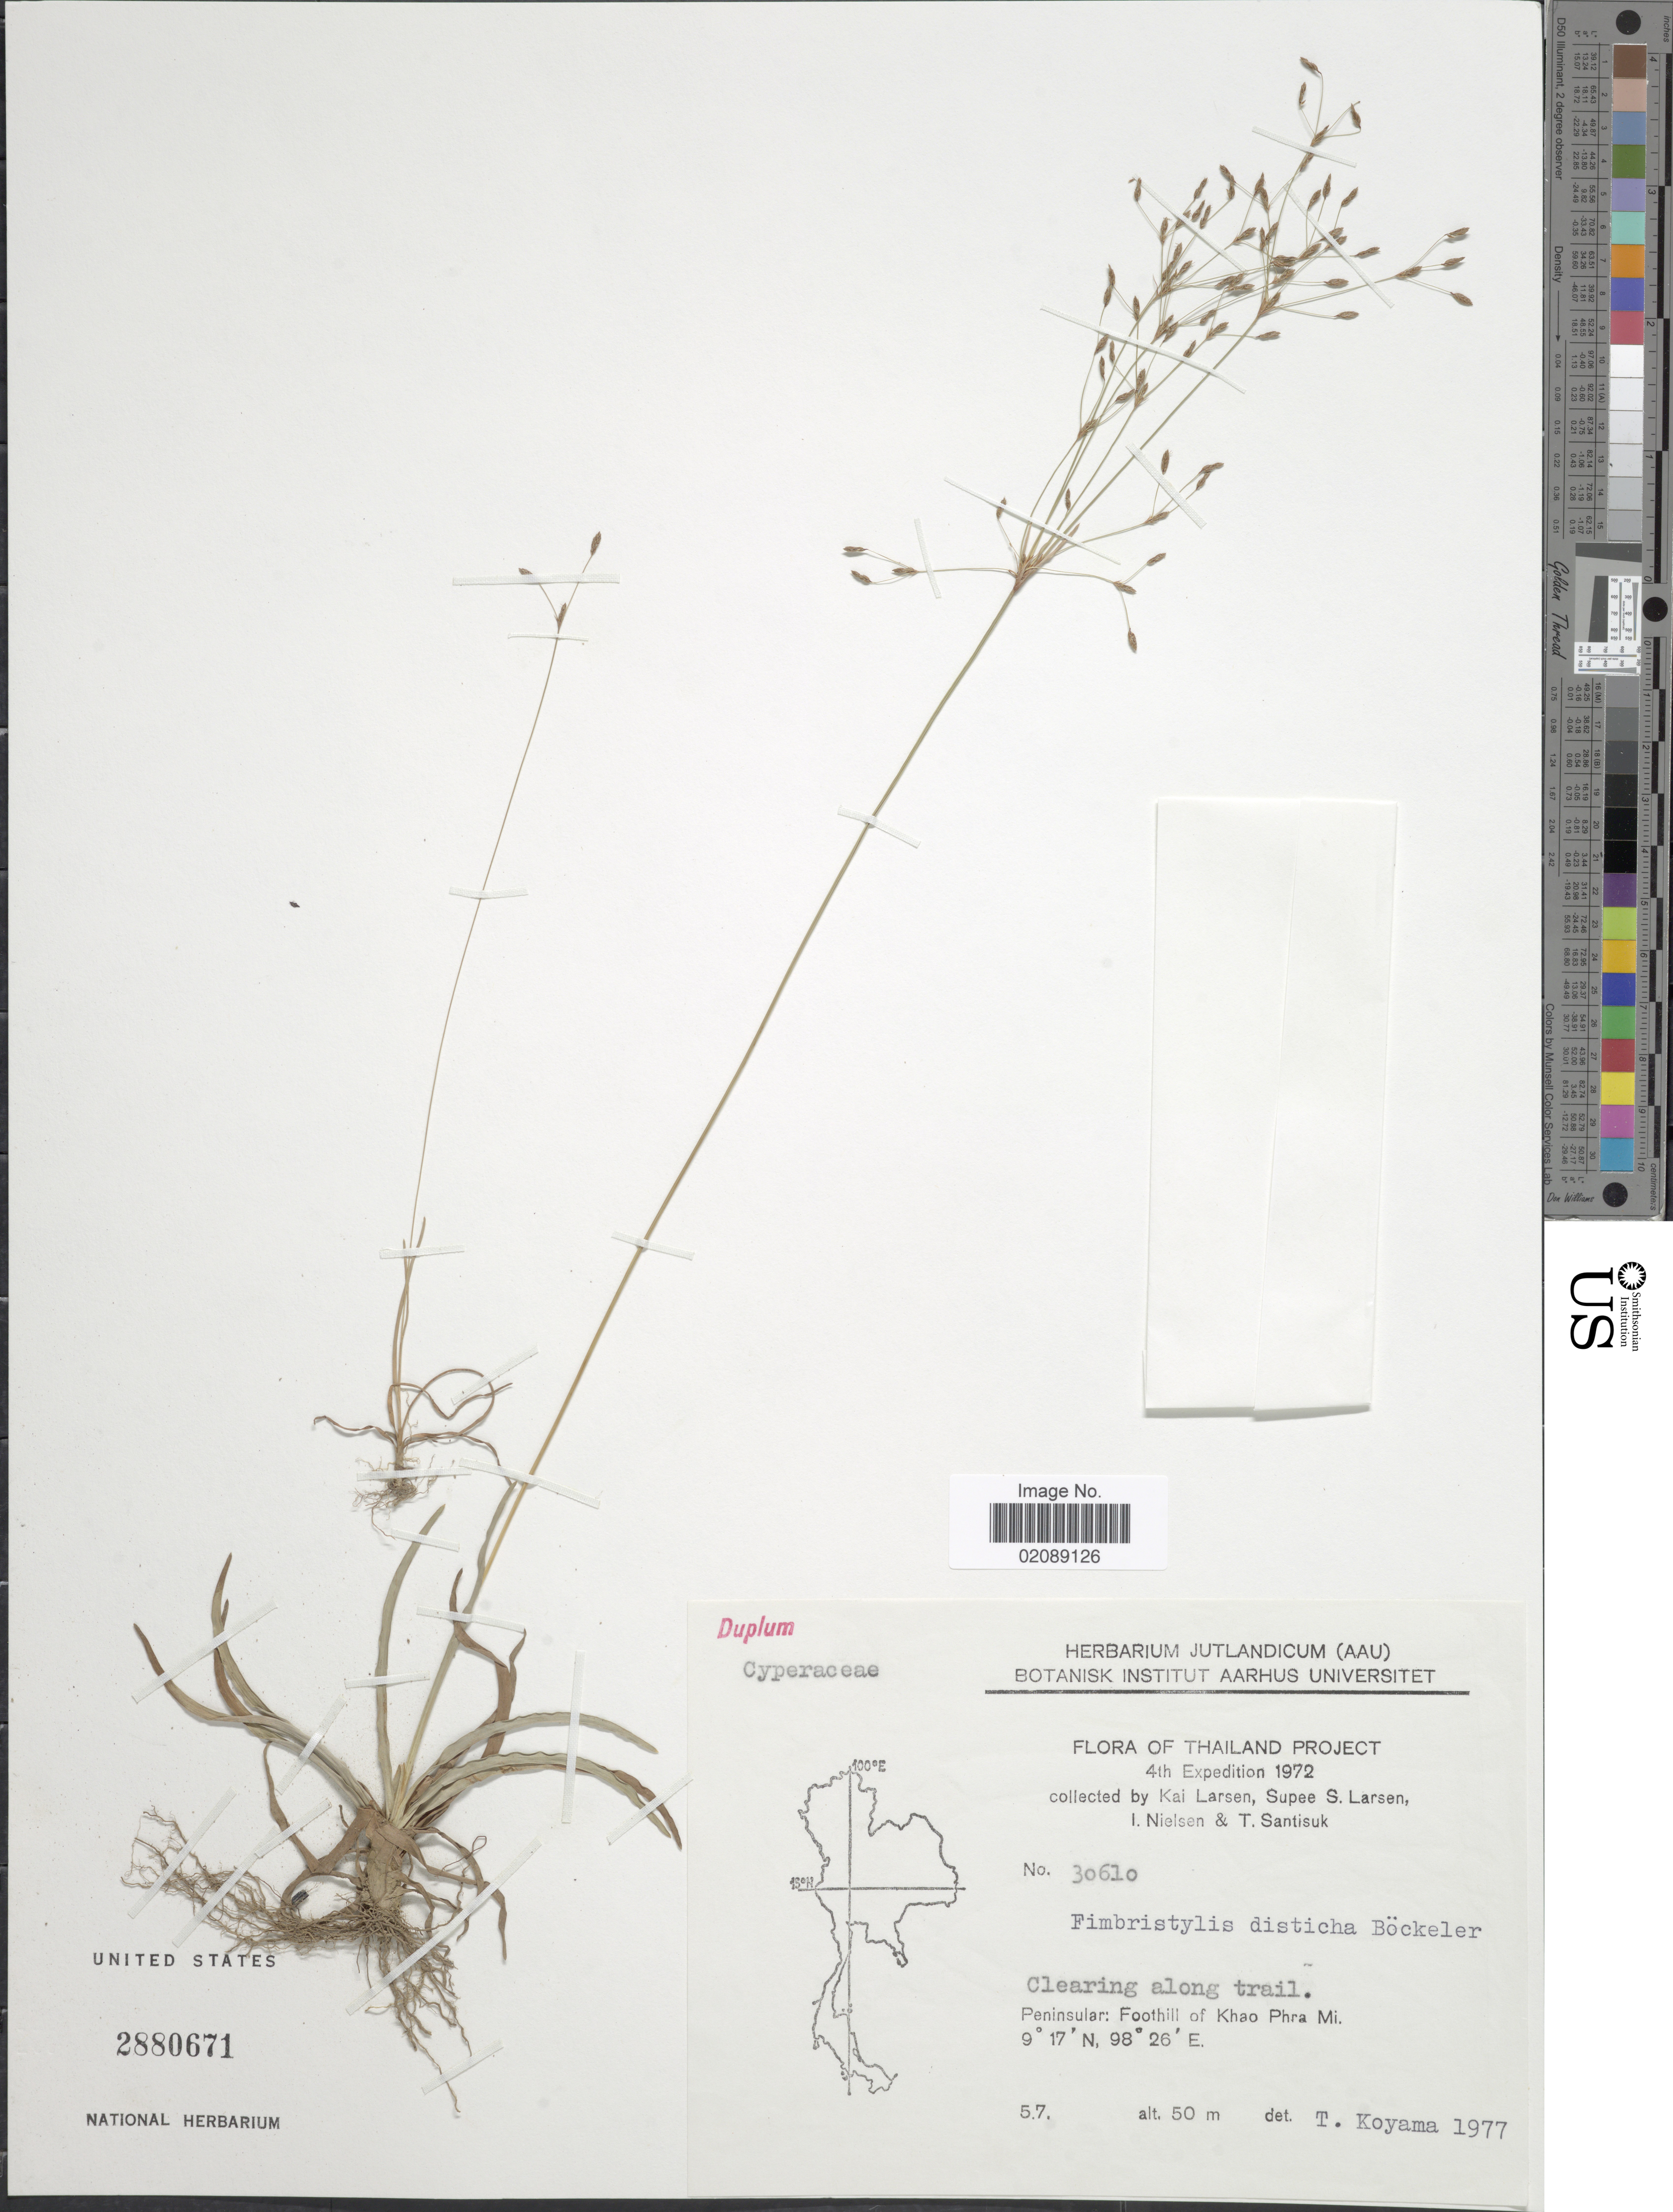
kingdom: Plantae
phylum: Tracheophyta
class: Liliopsida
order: Poales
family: Cyperaceae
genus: Fimbristylis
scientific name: Fimbristylis disticha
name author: Boeckeler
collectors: K. Larsen, S. Larsen, I. Nielsen & T. Santisuk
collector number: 30610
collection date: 1972-07-05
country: Thailand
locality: Clearing along trail. Peninsular: Foothill of Khao Phra Mi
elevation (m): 50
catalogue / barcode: US 2880671